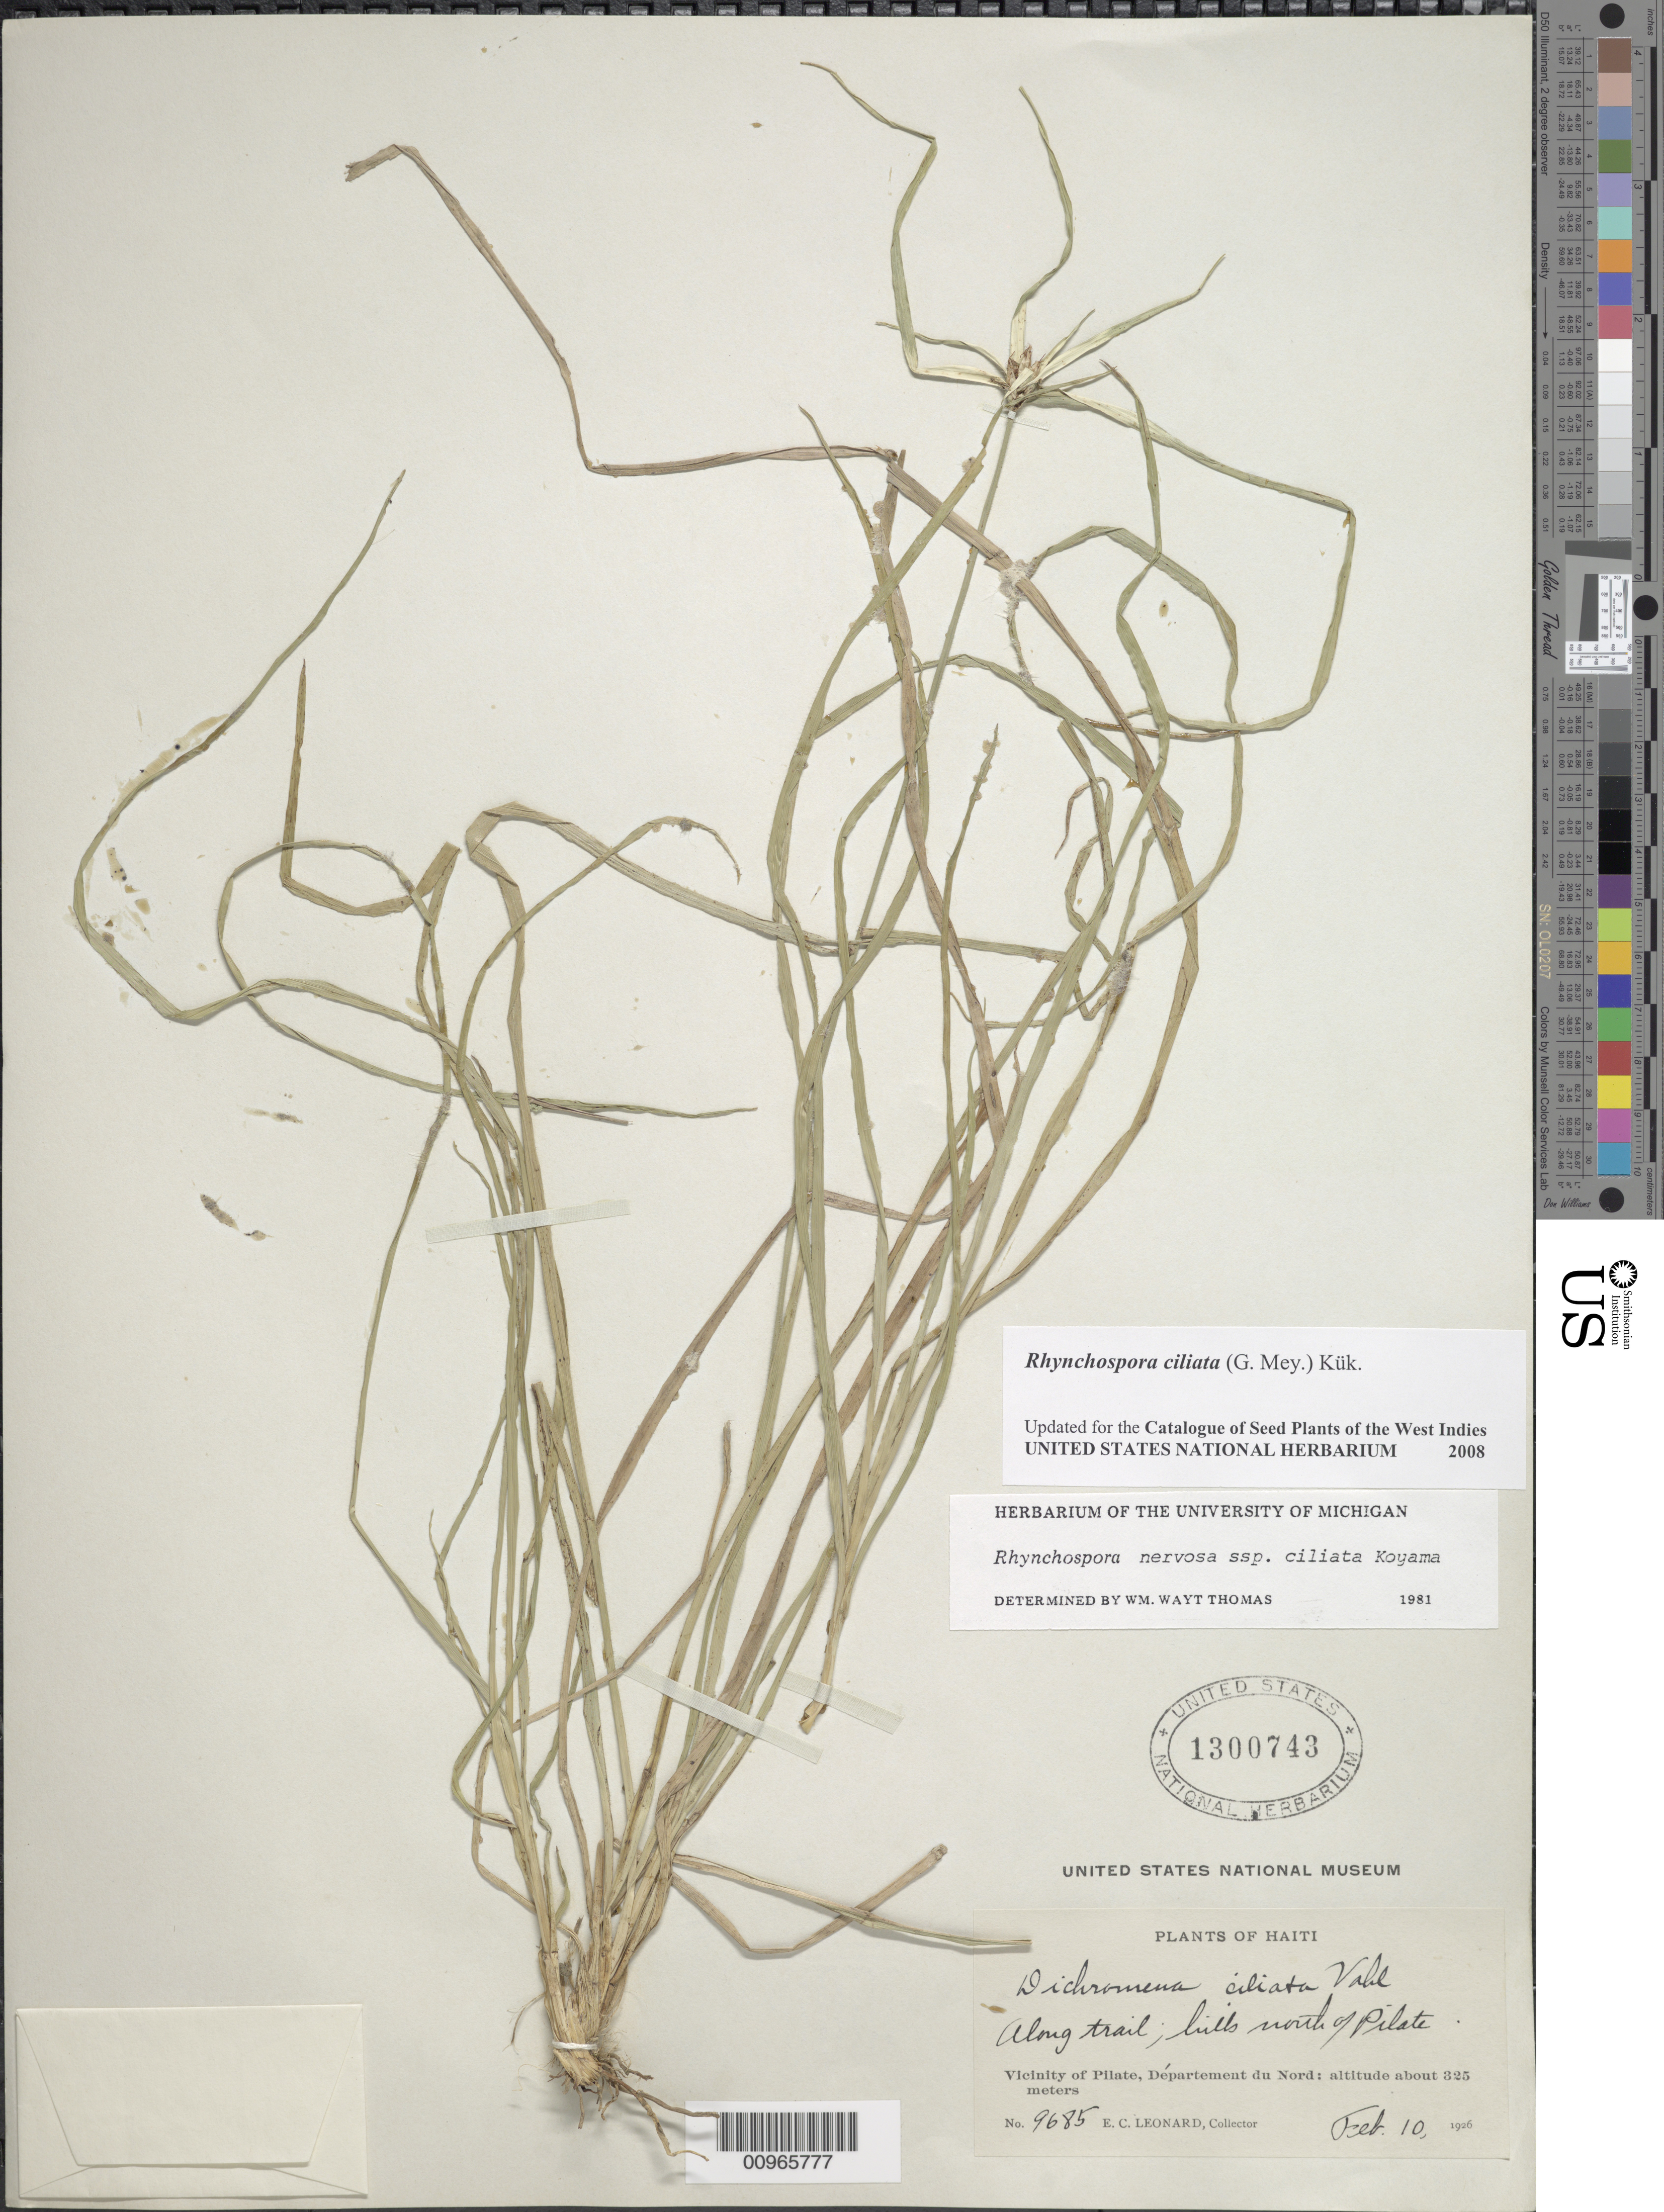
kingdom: Plantae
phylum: Tracheophyta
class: Liliopsida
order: Poales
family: Cyperaceae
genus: Rhynchospora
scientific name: Rhynchospora ciliata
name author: (G. Mey.) Kük.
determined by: Strong, M. T., (US), Smithsonian Institution - National Museum of Natural History (UNITED STATES)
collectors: E. C. Leonard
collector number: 9865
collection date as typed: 10 Feb 1926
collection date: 1926-02-10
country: Haiti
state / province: Nord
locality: Vicinity of Pilate, along trail, hills N of Pilate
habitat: Along trail in hills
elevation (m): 325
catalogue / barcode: US 1300743